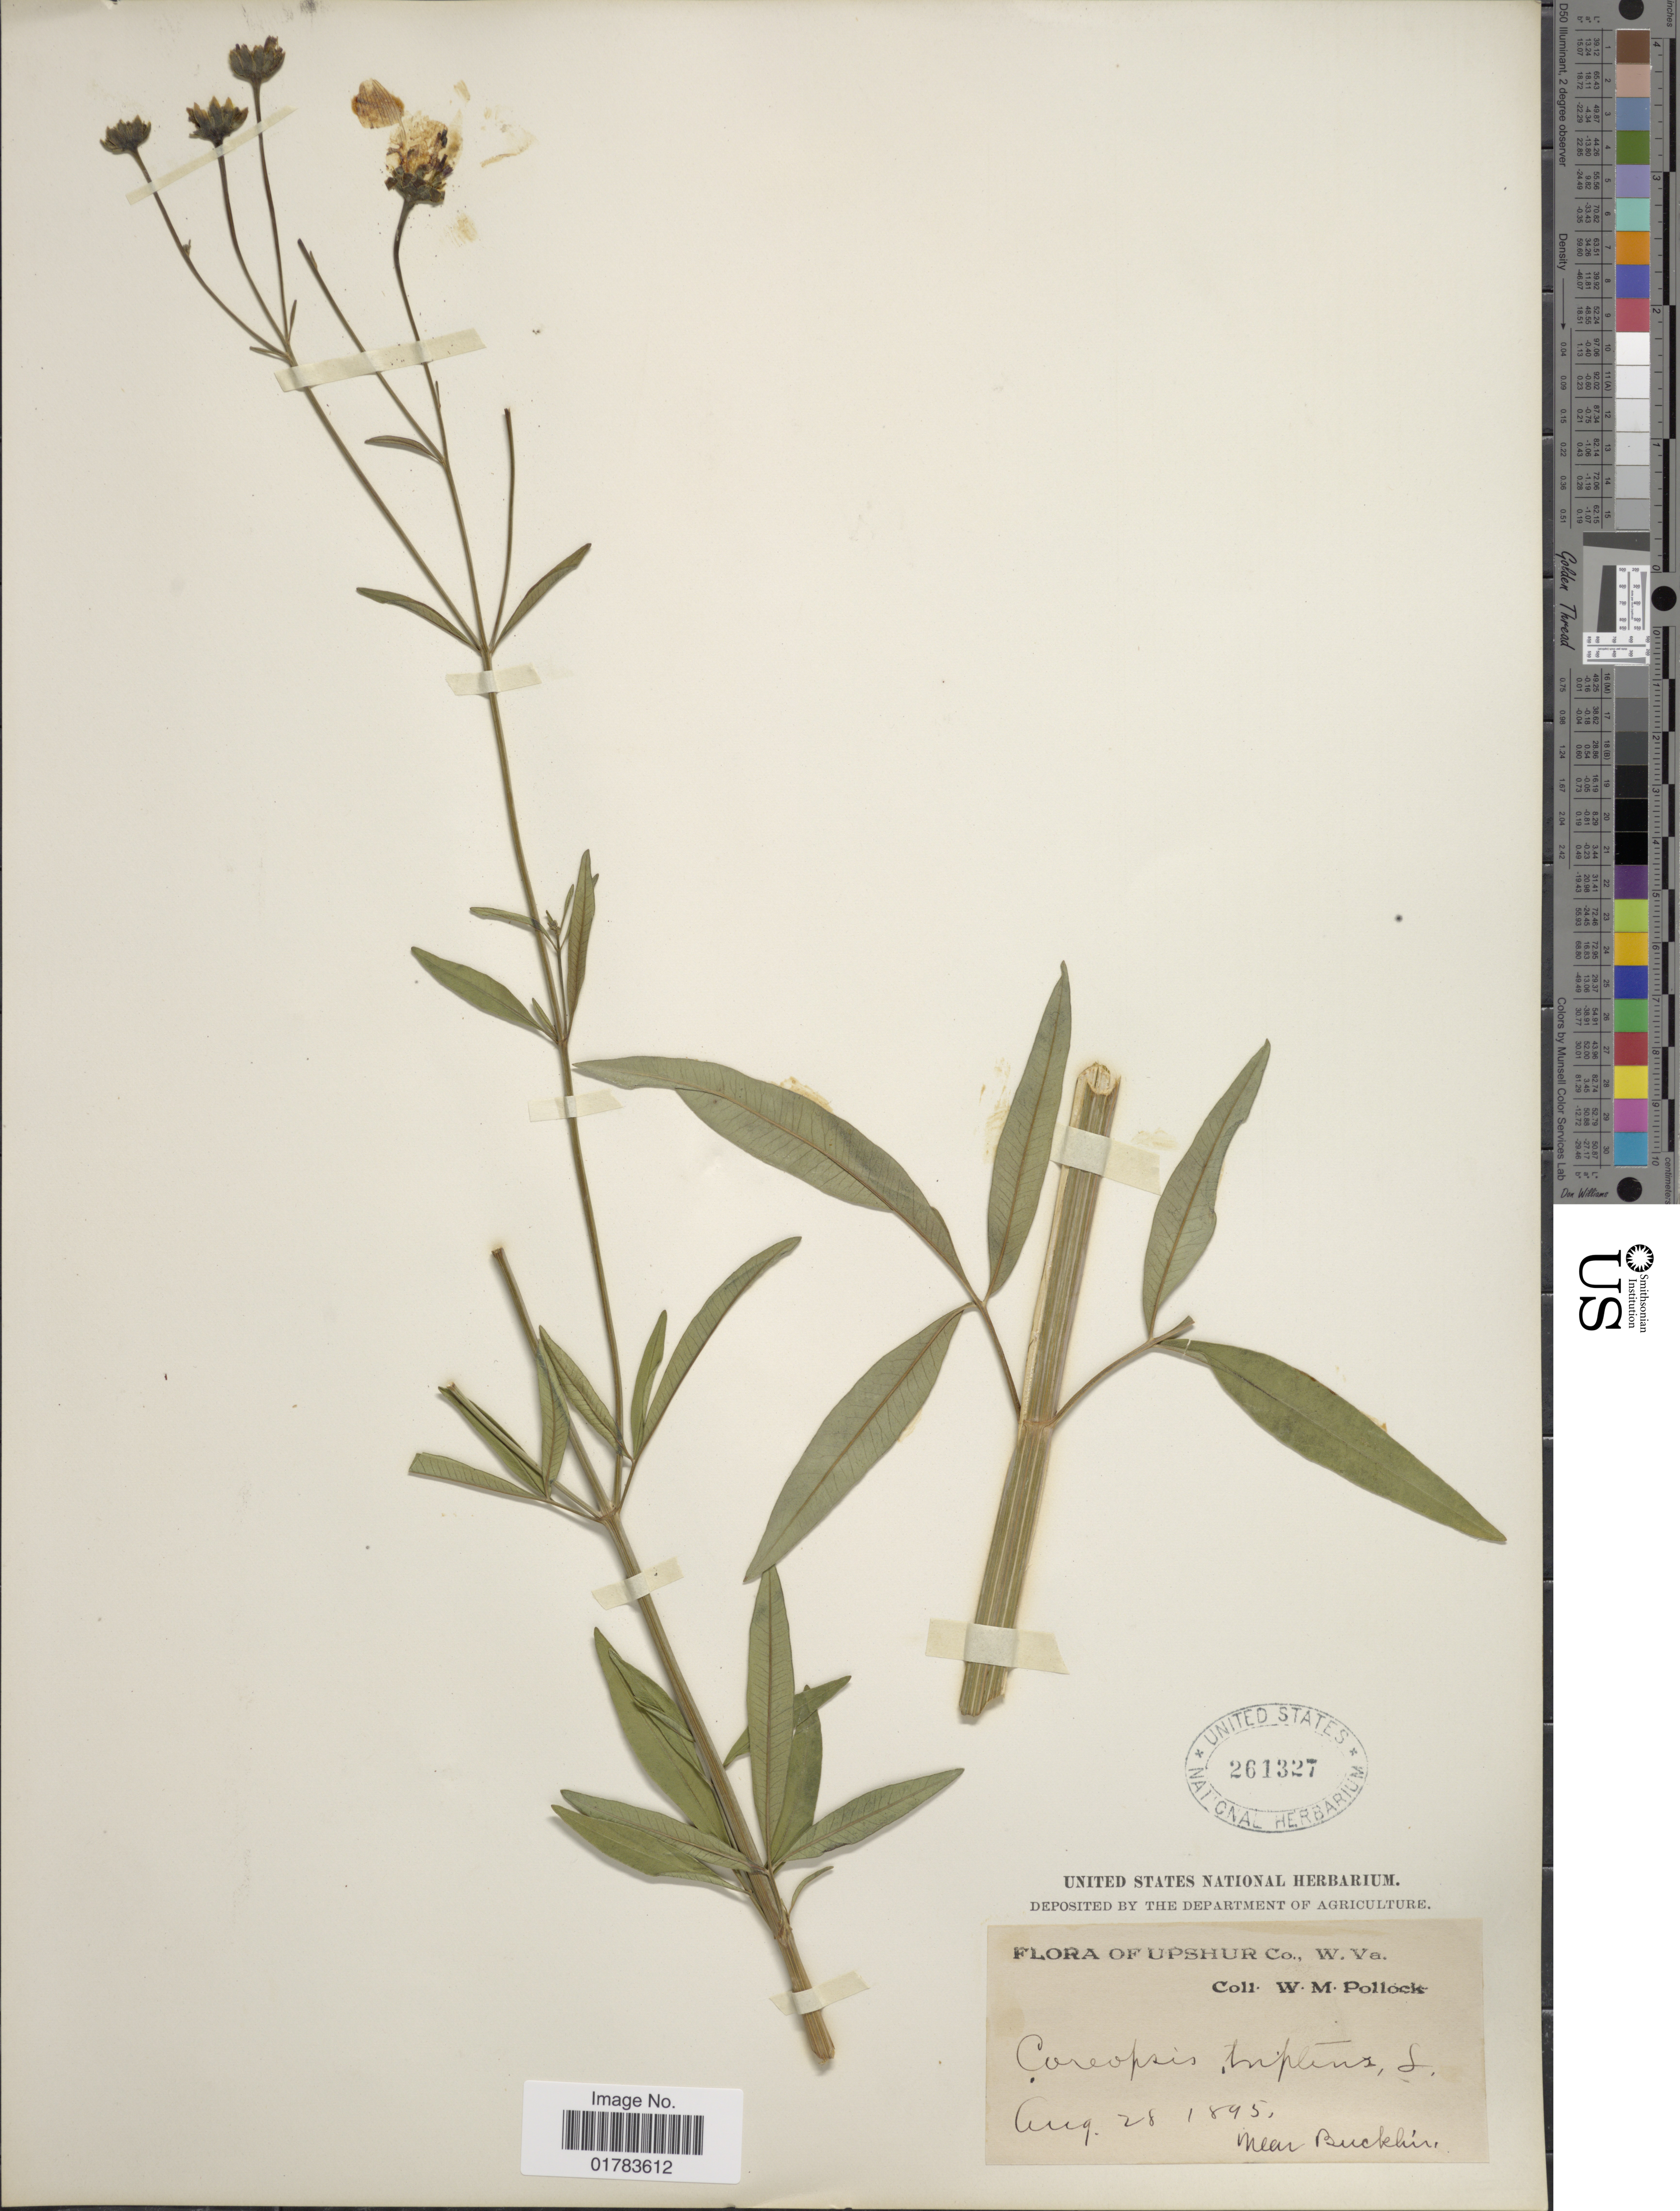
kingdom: Plantae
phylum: Tracheophyta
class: Magnoliopsida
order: Asterales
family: Asteraceae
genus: Coreopsis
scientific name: Coreopsis tripteris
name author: L.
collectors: W. M. Pollock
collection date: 1895-08-28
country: United States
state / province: West Virginia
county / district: Upshur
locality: Near Bucklin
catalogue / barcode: US 261327